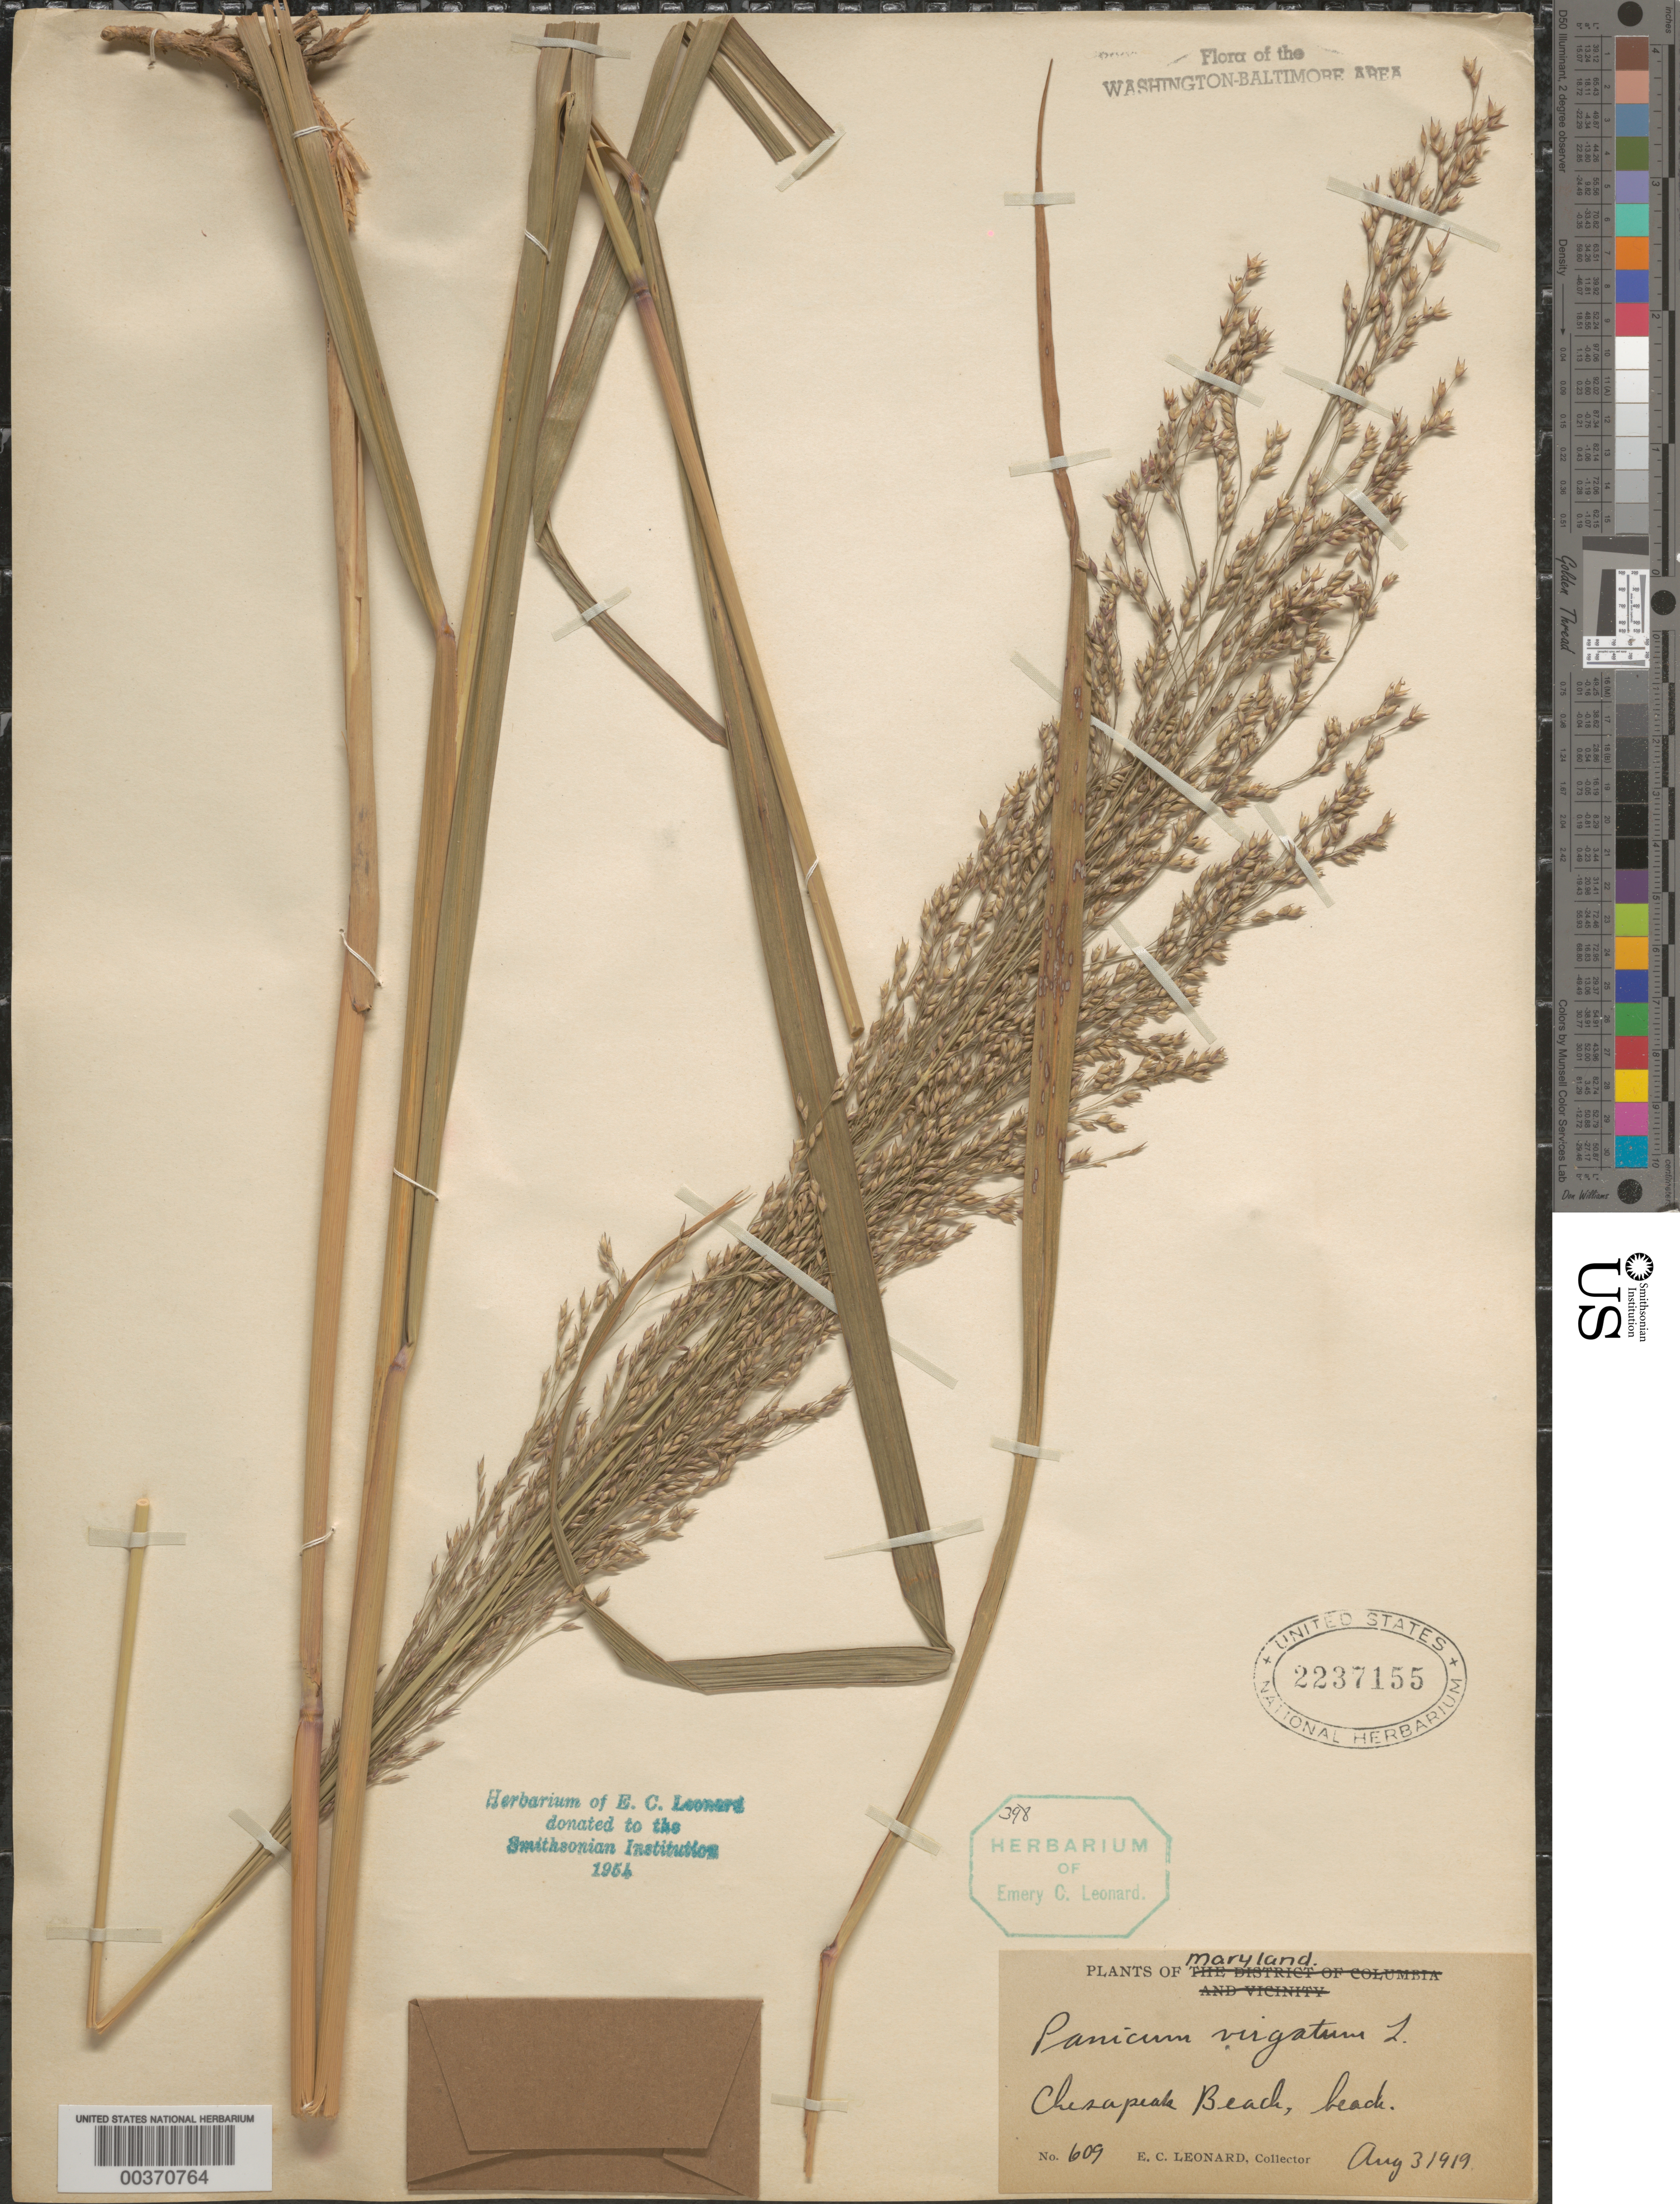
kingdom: Plantae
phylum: Tracheophyta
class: Liliopsida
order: Poales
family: Poaceae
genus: Panicum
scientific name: Panicum virgatum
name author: L.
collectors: E. C. Leonard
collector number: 609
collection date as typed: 03 Aug 1919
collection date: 1919-08-03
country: United States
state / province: Maryland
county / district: Calvert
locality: Chesapeake Beach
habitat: Beach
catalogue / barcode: US 2237155